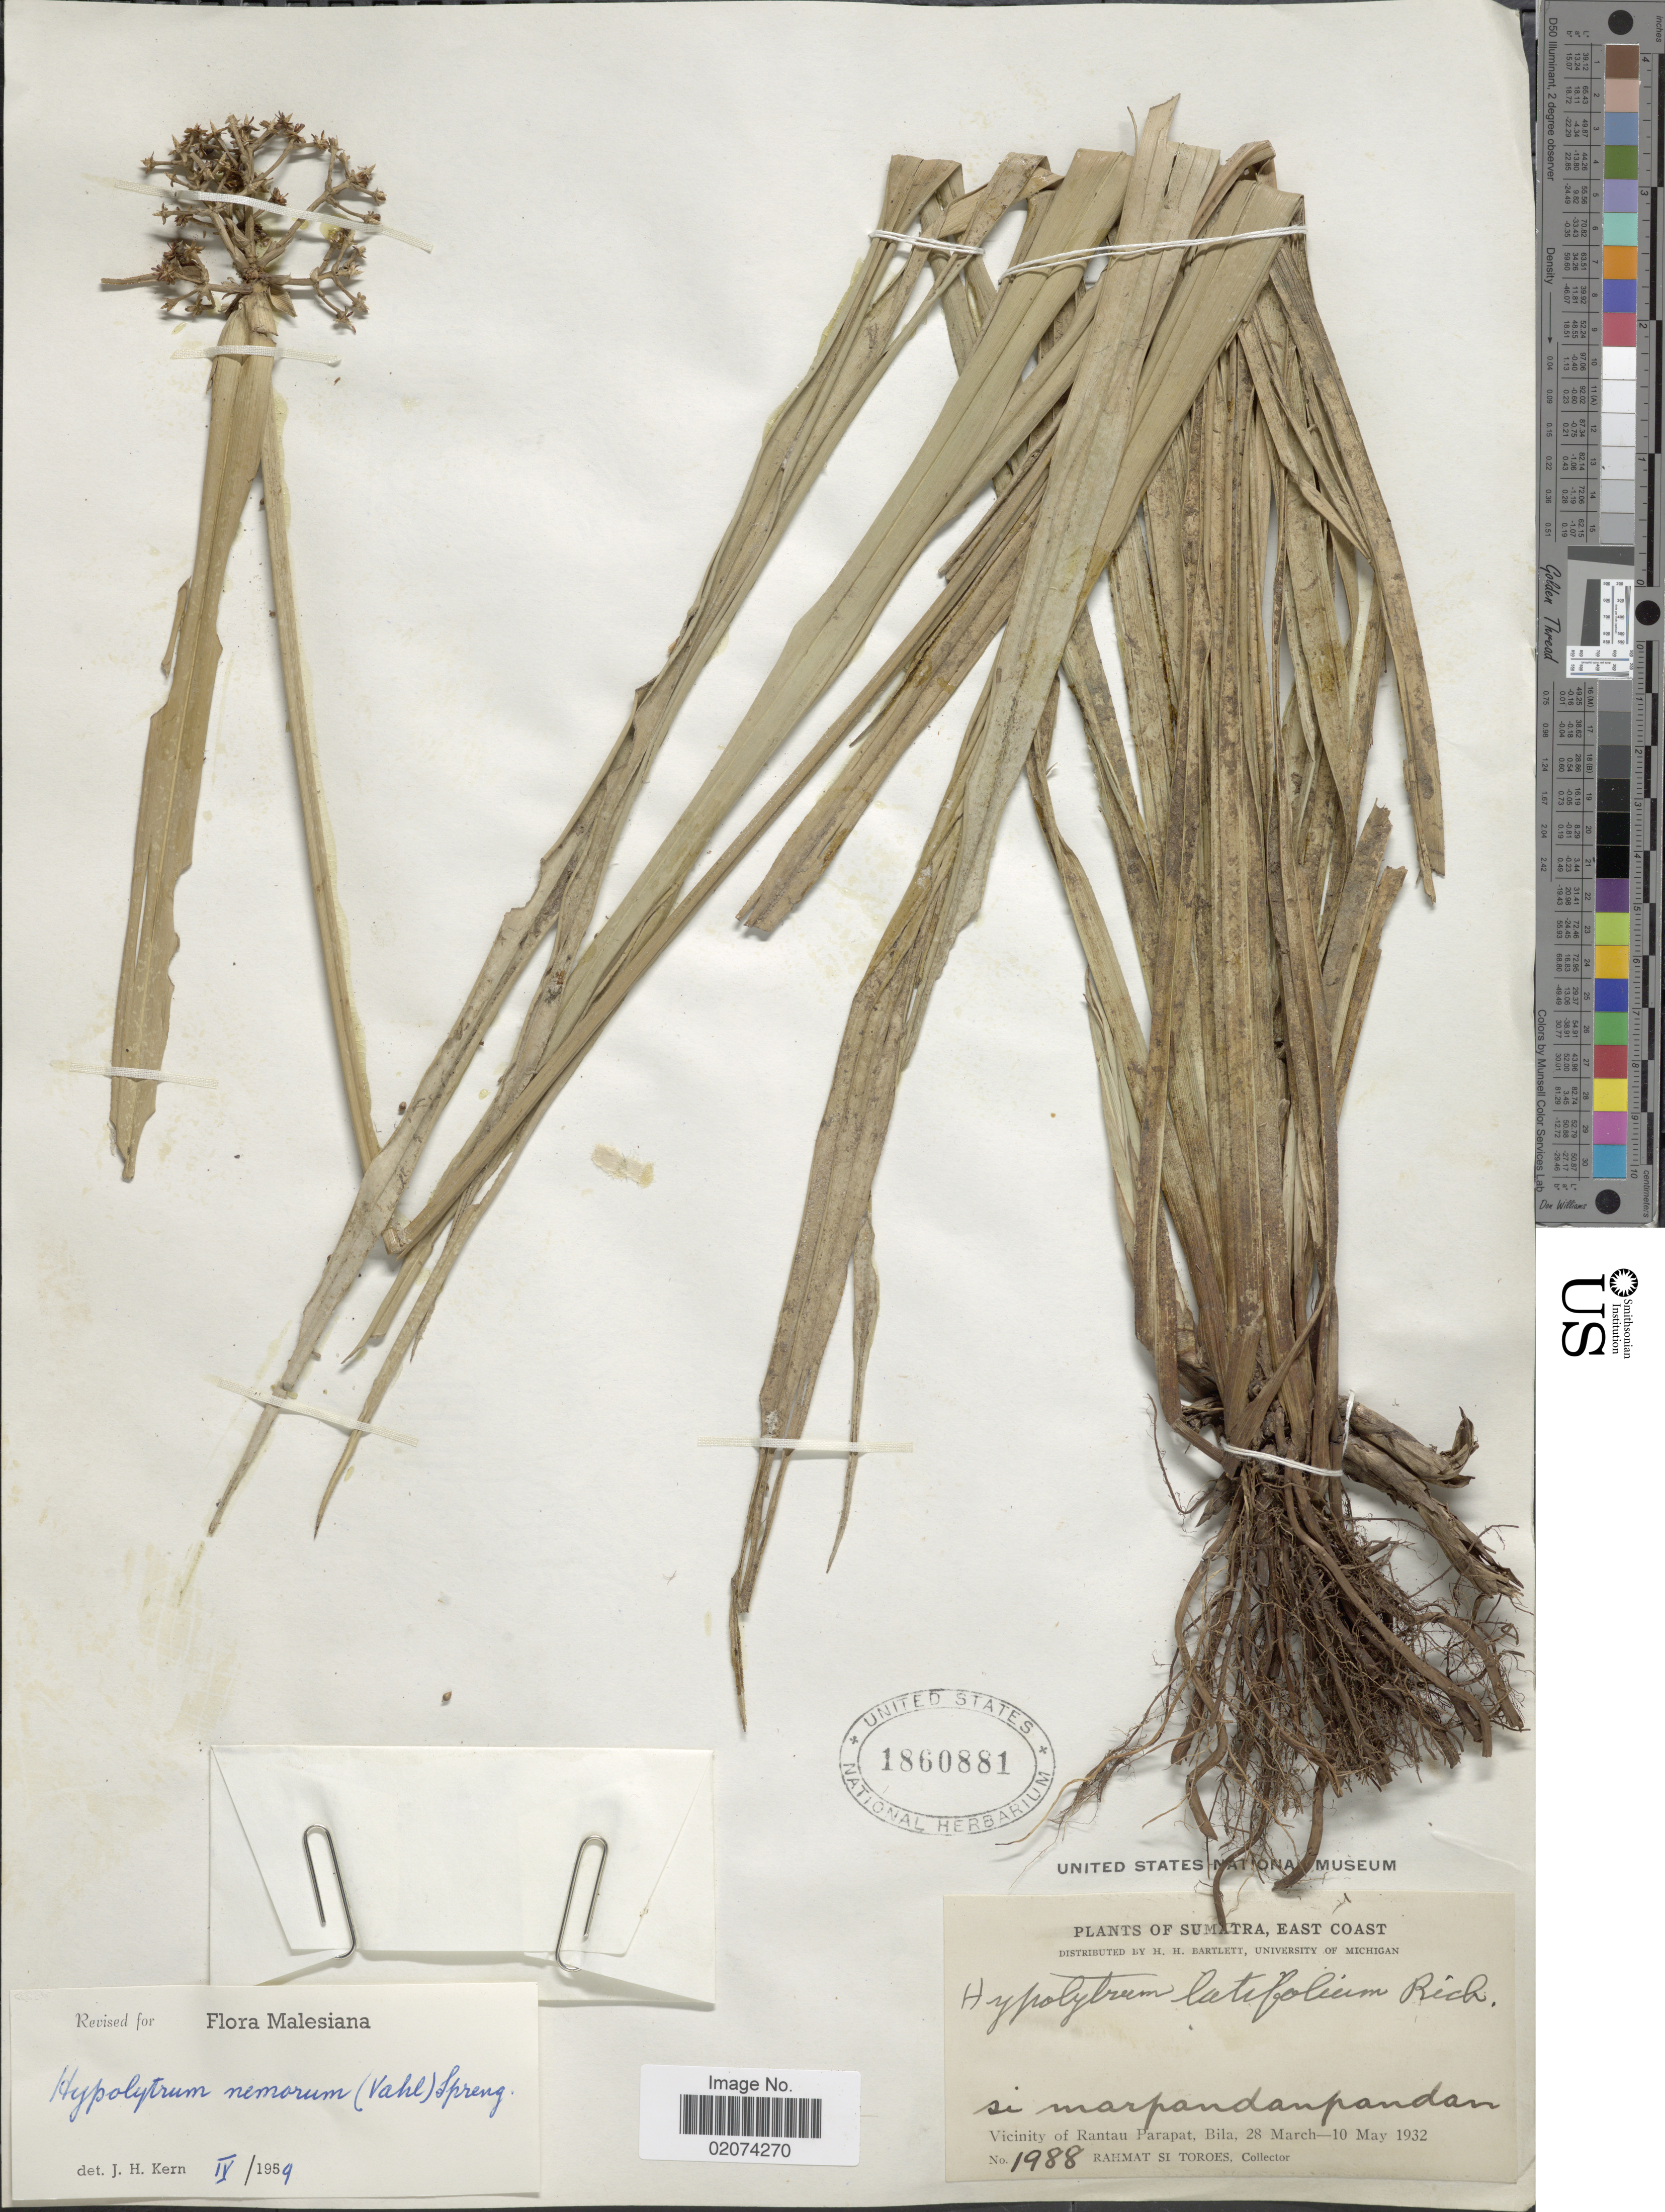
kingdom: Plantae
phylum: Tracheophyta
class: Liliopsida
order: Poales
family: Cyperaceae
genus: Hypolytrum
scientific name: Hypolytrum nemorum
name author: (Vahl) Spreng.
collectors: Rahmat Si Boeea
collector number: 1988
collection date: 1932-03-28/1932-05-10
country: Indonesia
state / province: Sumatra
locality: East Coast. Si marpandanpandan. Vicinity of Rantau Parapat, Bila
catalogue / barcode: US 1860881